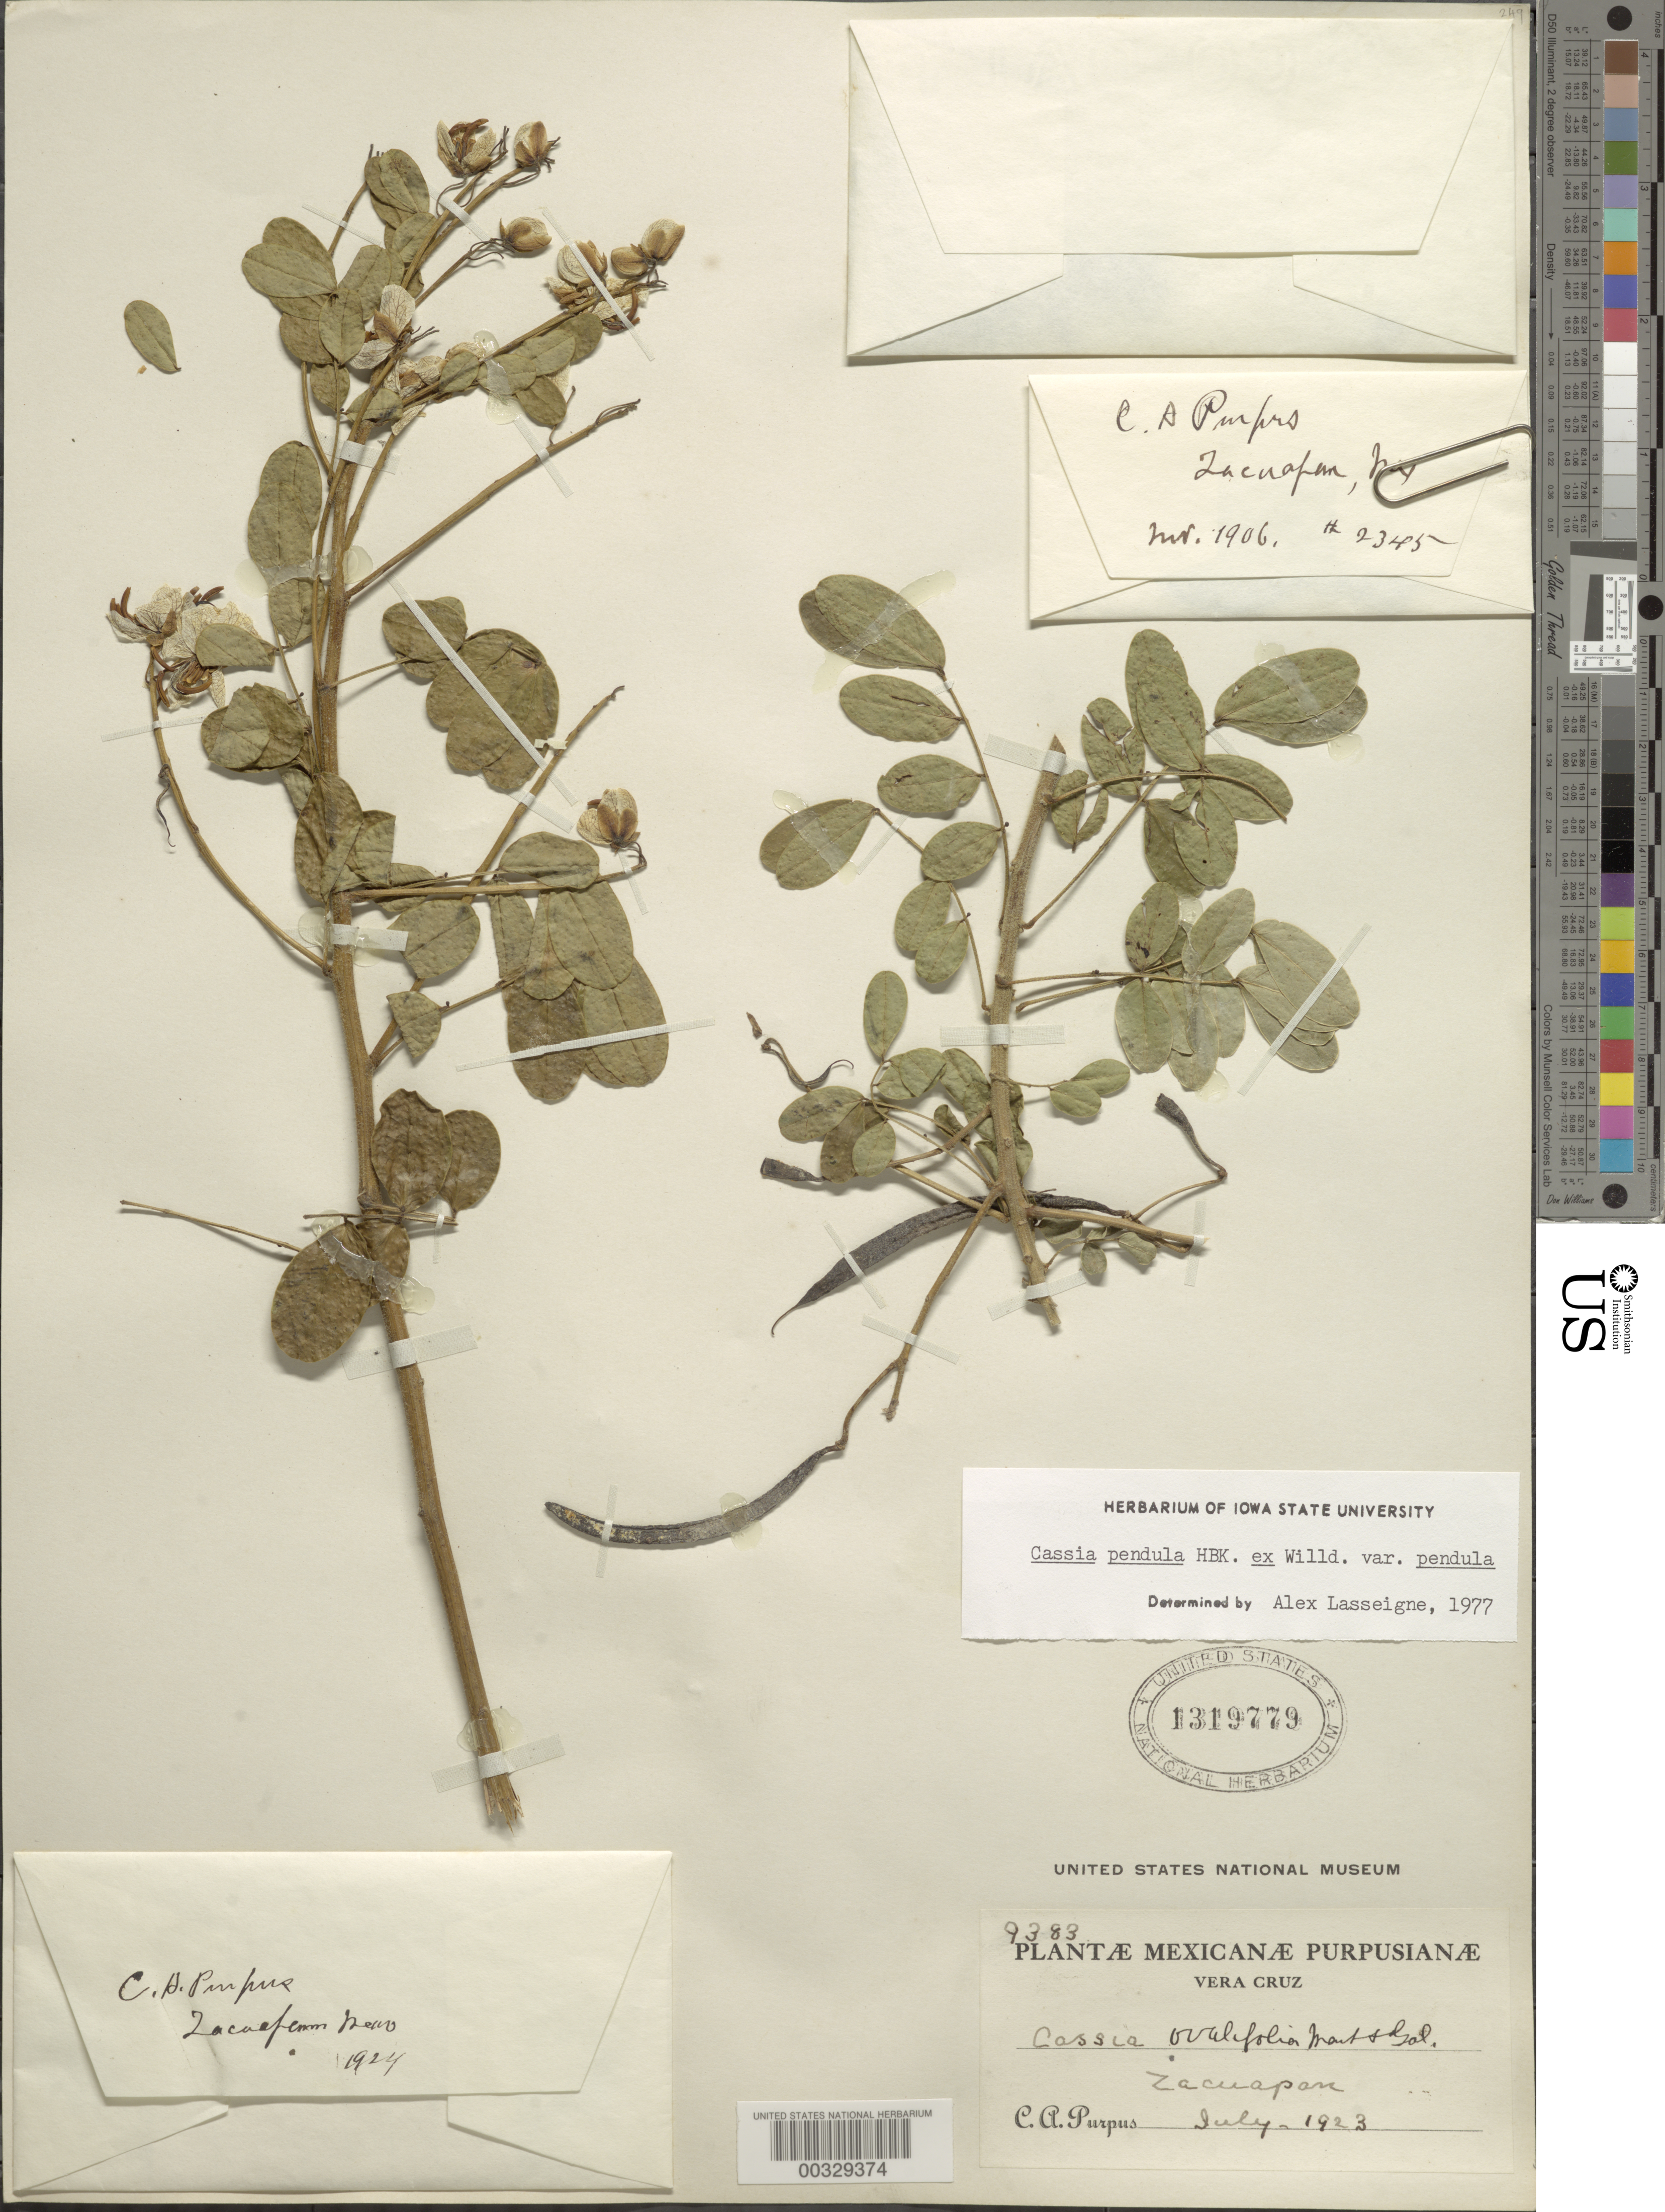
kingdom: Plantae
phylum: Tracheophyta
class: Magnoliopsida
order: Fabales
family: Fabaceae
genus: Senna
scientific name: Senna pendula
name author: (Humb. & Bonpl. ex Willd.) H.S. Irwin & Barneby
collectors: C. A. Purpus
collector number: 9388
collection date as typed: Jul 1923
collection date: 1923-07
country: Mexico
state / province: Veracruz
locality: Zacuapan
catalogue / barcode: US 1319779